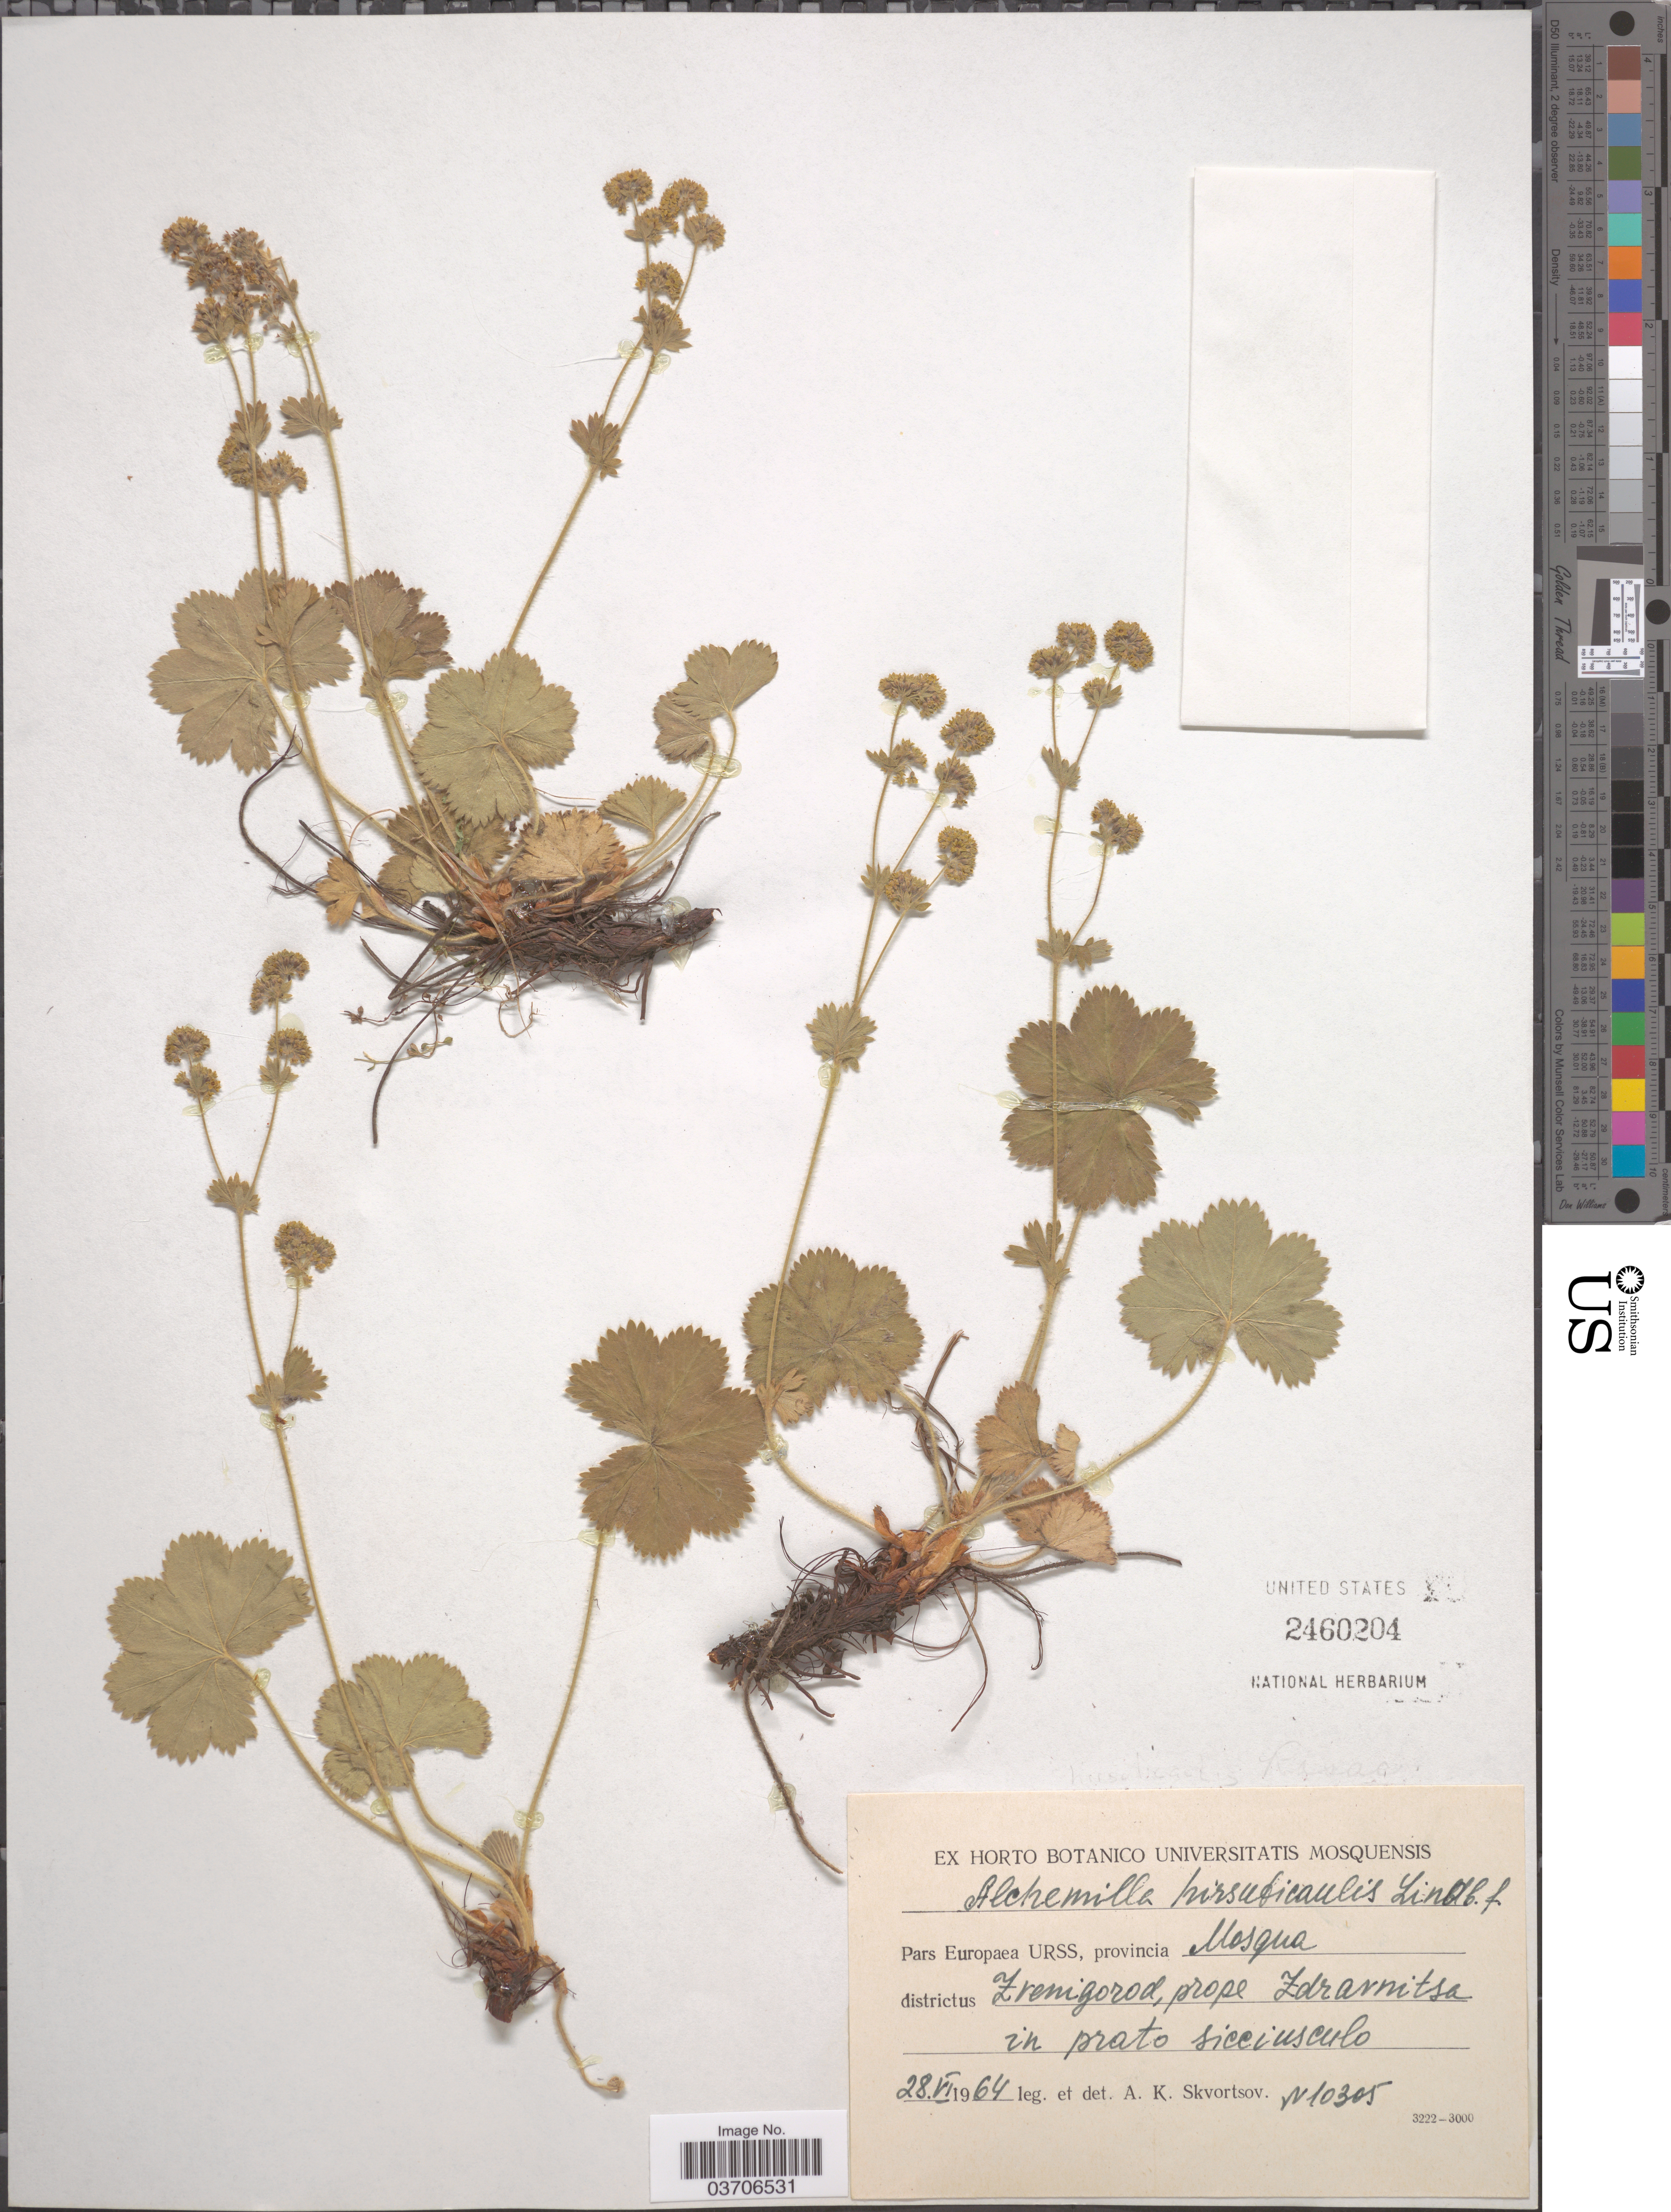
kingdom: Plantae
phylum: Tracheophyta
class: Magnoliopsida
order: Rosales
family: Rosaceae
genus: Alchemilla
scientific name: Alchemilla hirsuticaulis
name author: H. Lindb.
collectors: A. K. Skvortsov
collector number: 10305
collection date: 1964-06-28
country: Russian Federation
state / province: Moscow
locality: Pars Europaea URSS, provincia Mosqua districtus Zvenigorod, prope Zdravnitsa in prato sicciuscerlo.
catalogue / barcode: US 2460204